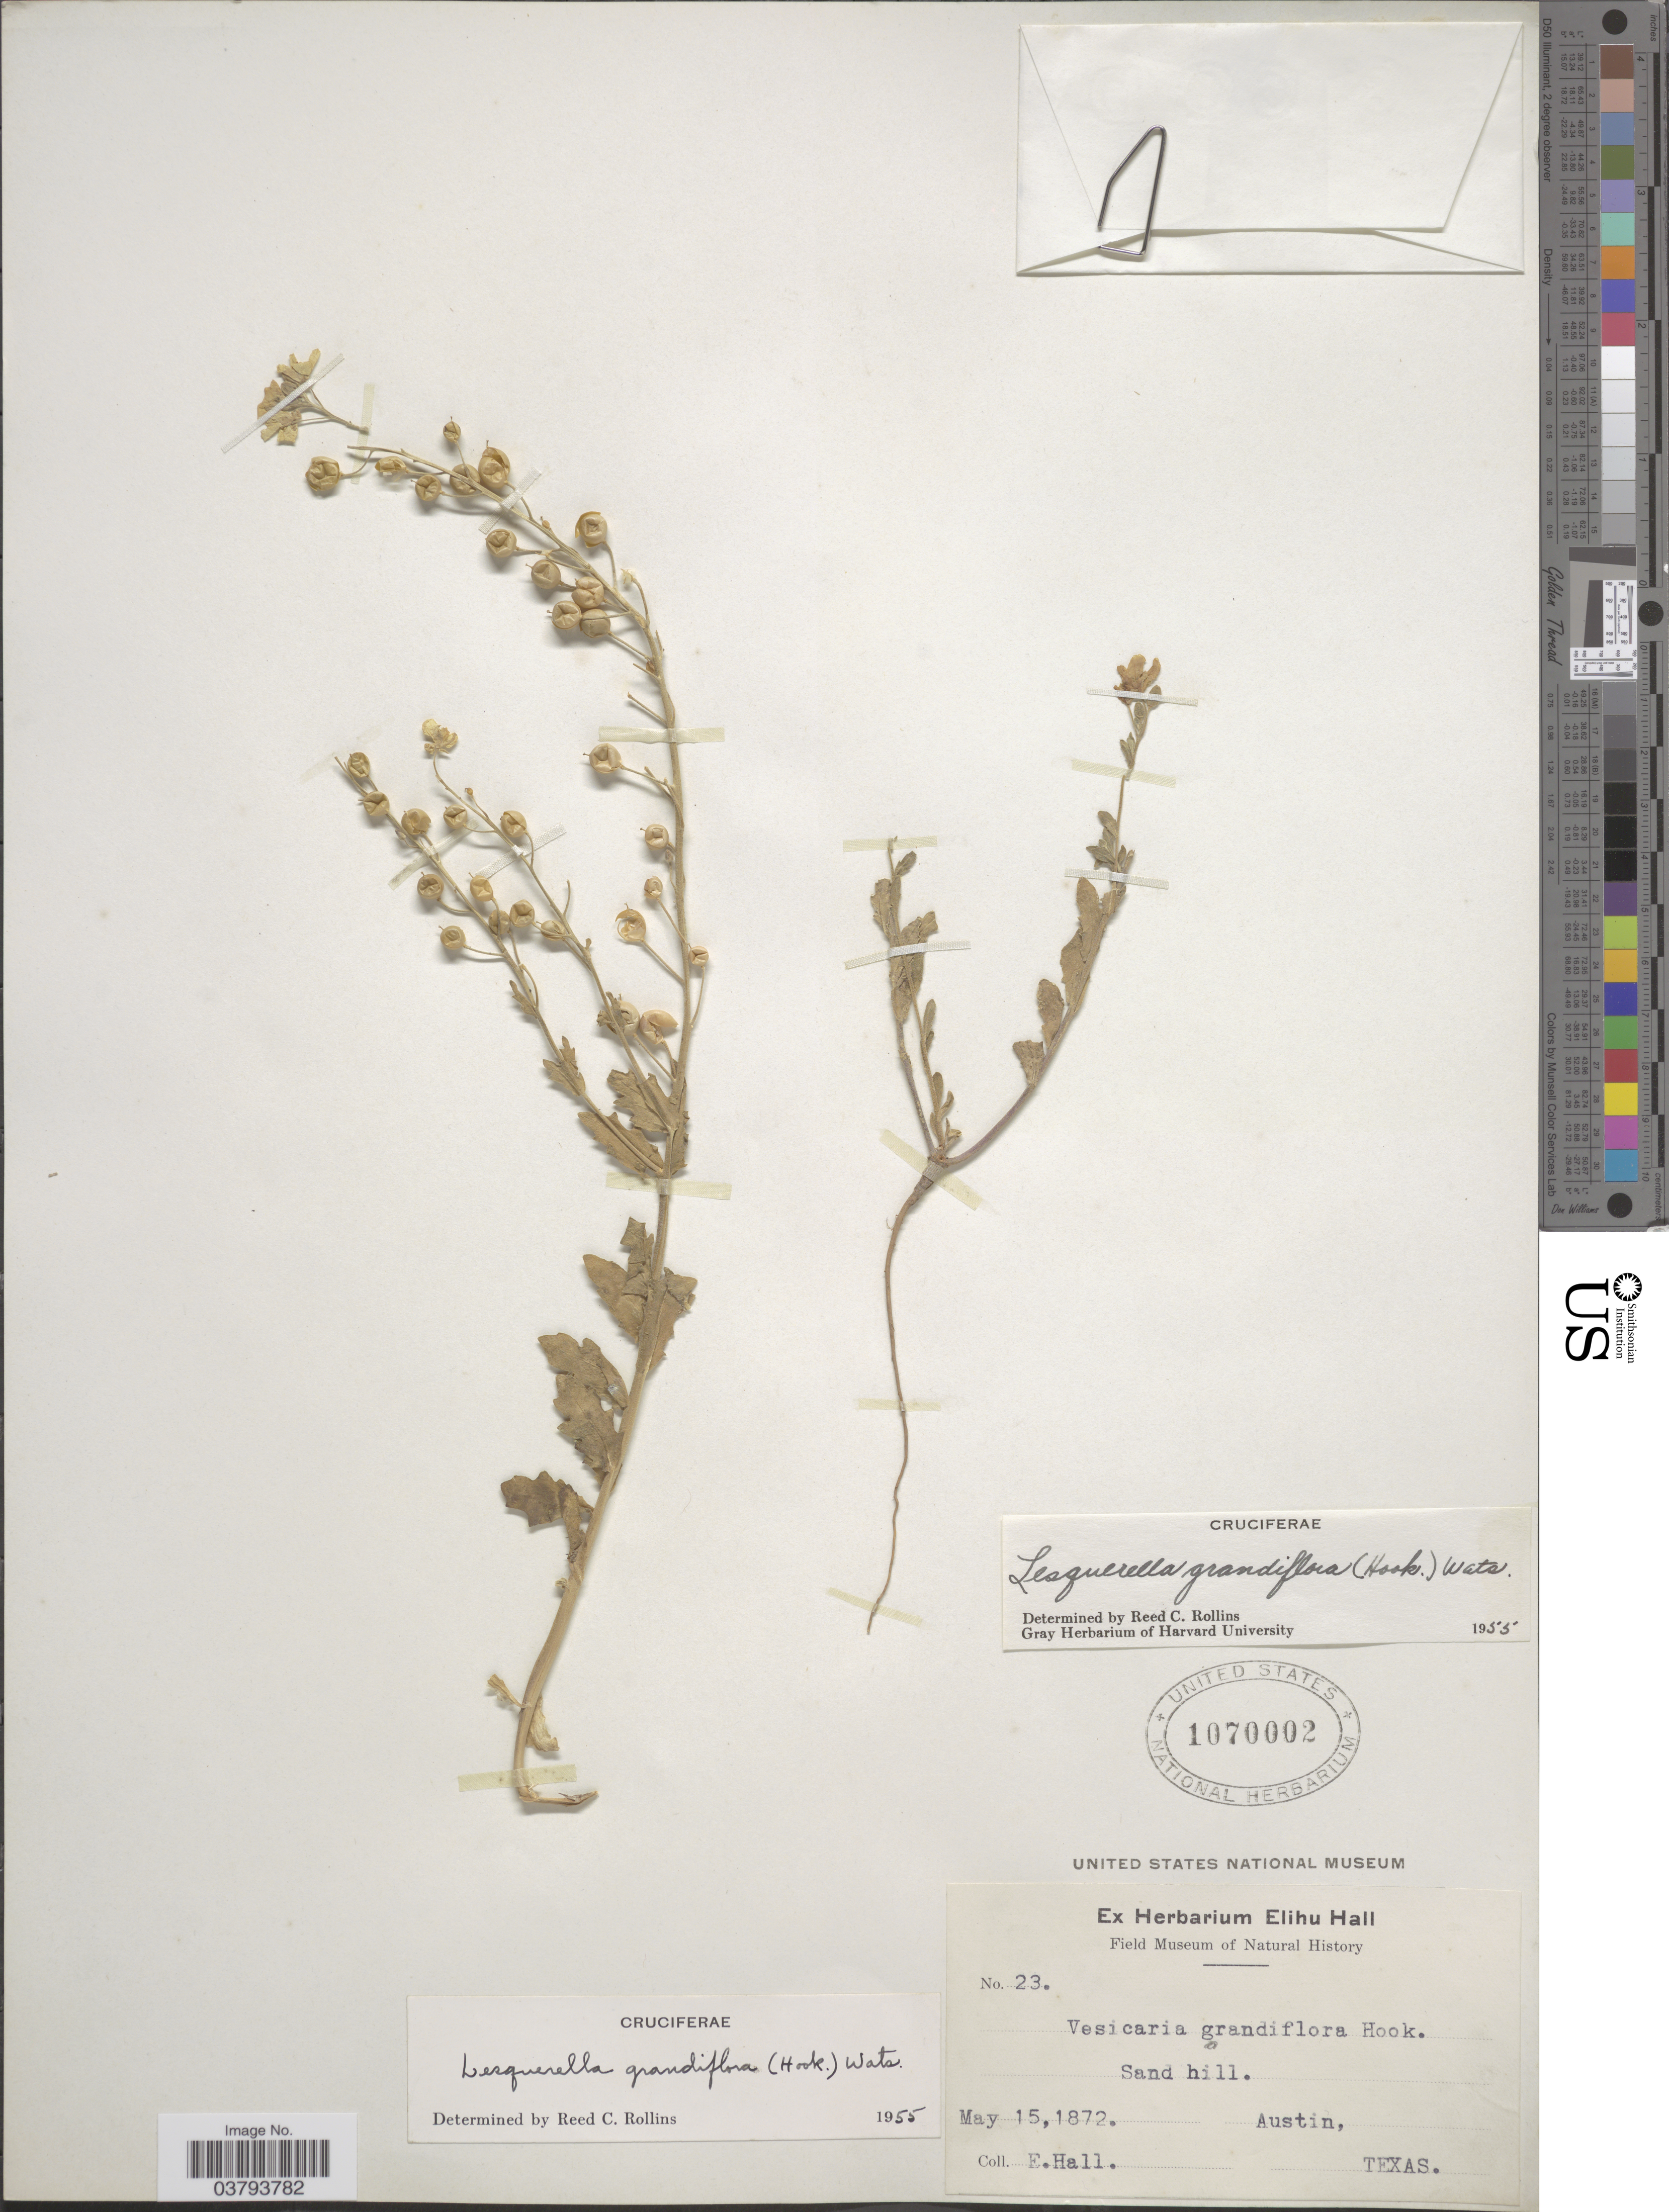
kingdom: Plantae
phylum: Tracheophyta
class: Magnoliopsida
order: Brassicales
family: Brassicaceae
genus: Lesquerella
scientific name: Lesquerella grandiflora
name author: S. Watson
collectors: E. Hall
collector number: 23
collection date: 1872-05-15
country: United States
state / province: Texas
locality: Sand hill; Austin.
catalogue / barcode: US 1070002